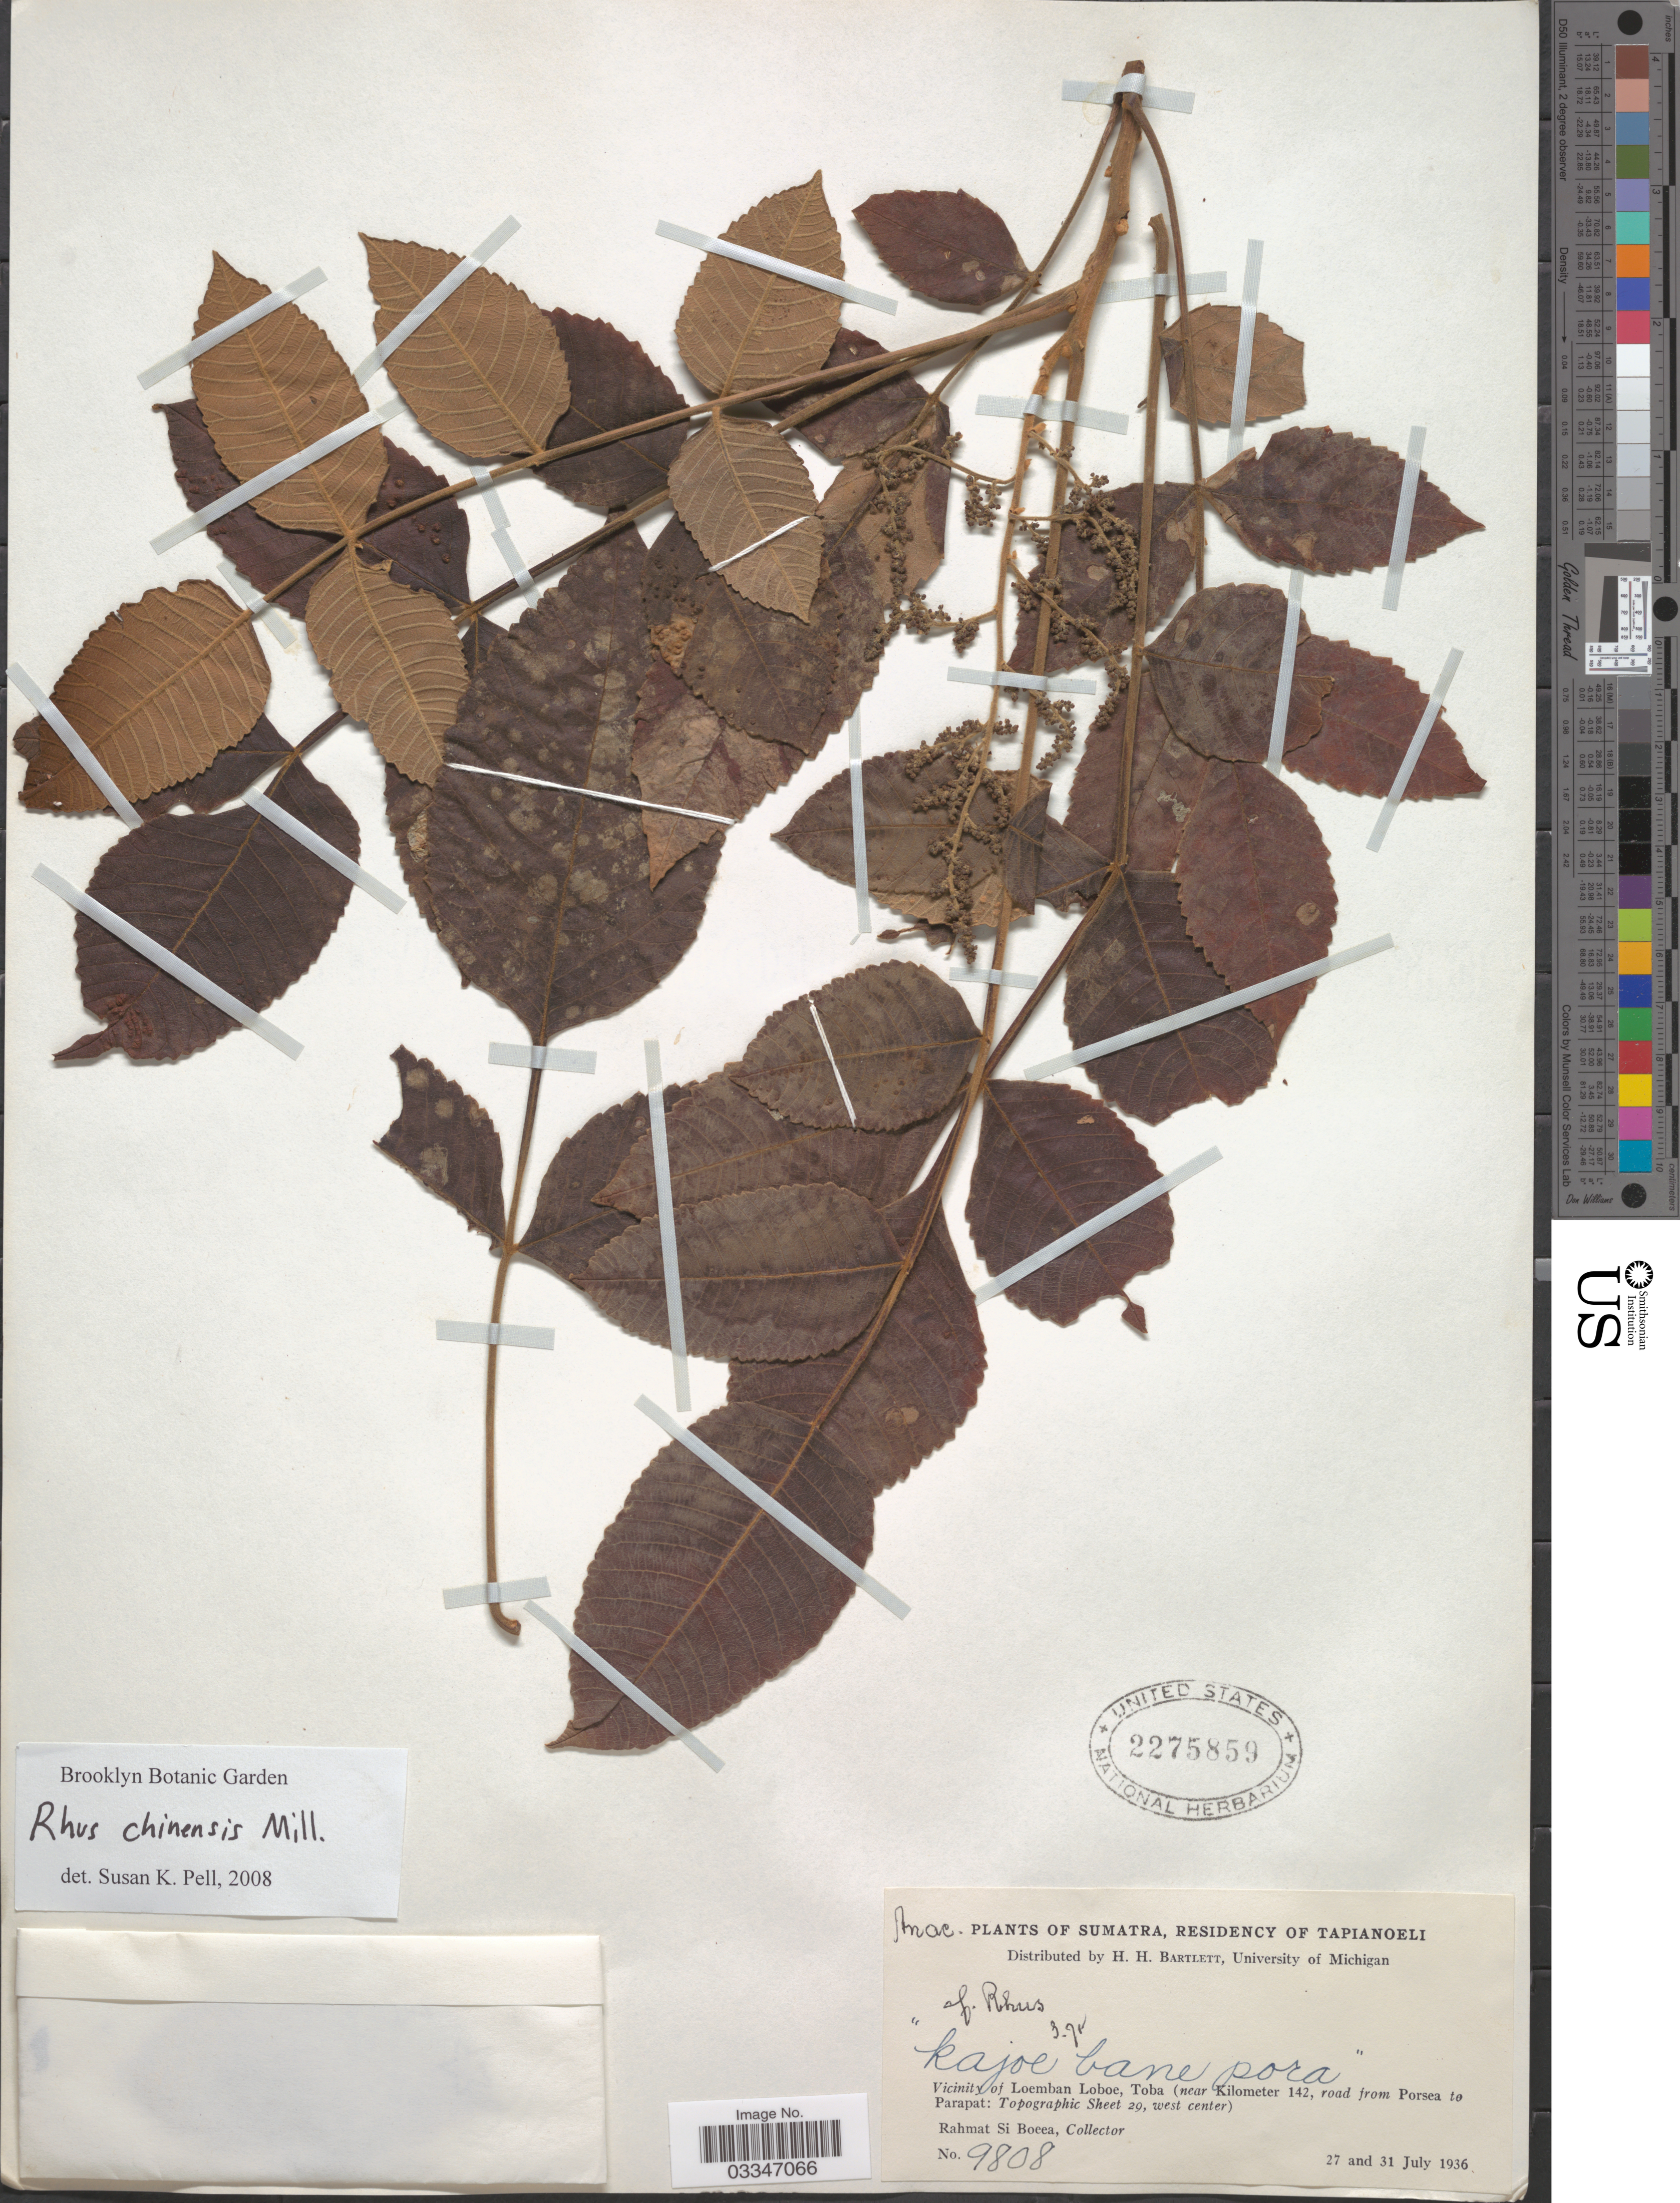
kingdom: Plantae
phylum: Tracheophyta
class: Magnoliopsida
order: Sapindales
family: Anacardiaceae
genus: Rhus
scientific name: Rhus chinensis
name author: Mill.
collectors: Rahmat Si Boeea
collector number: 9808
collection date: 1936-07-27/1936-07-31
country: Indonesia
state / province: Sumatra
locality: Residency of Tapianoeli. Vicinity of Loemban Loboe, Toba (near Kilometer 142, road from Porsea to Parapat: Topographic Sheet 29, west center).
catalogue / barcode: US 2275859